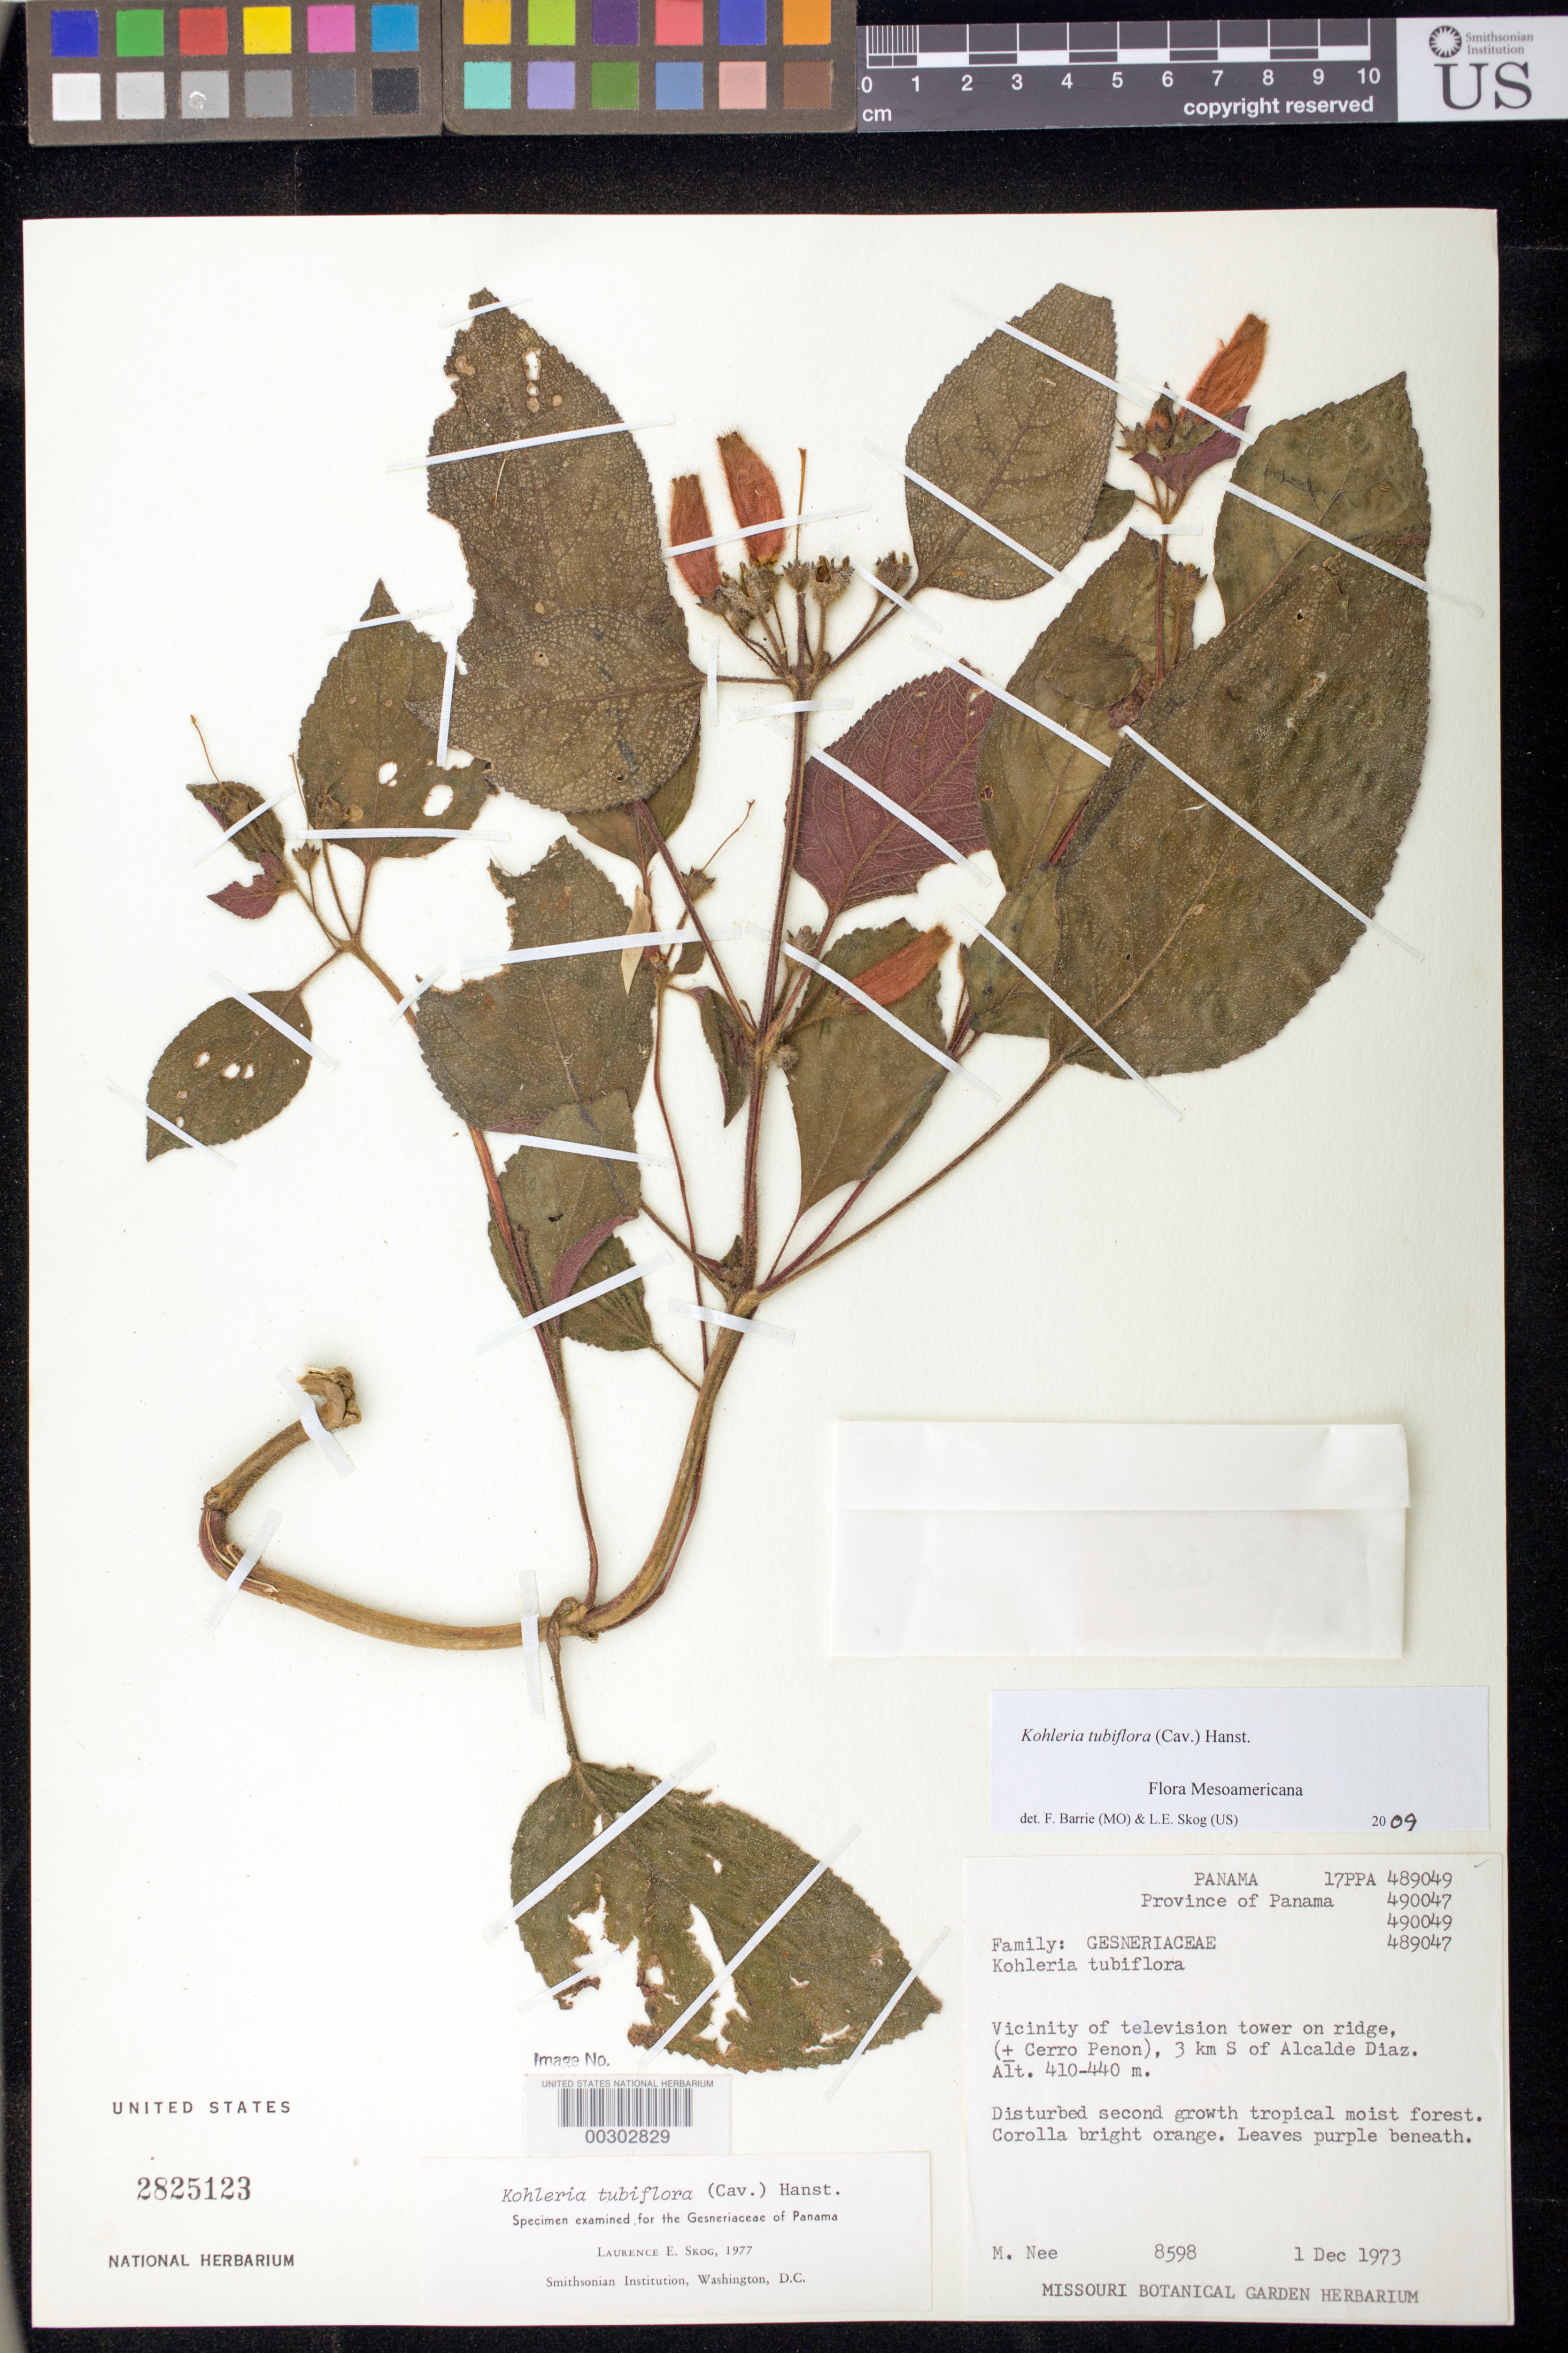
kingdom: Plantae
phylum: Tracheophyta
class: Magnoliopsida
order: Lamiales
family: Gesneriaceae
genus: Kohleria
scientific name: Kohleria tubiflora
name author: (Cav.) Hanst.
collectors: M. Nee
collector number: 8598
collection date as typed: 01 Dec 1973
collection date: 1973-12-01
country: Panama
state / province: Panamá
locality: Vicinity of television tower on ridge, 3 km S of Alcalde Diaz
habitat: Disturbed second growth tropical moist forest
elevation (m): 410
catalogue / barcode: US 2825123